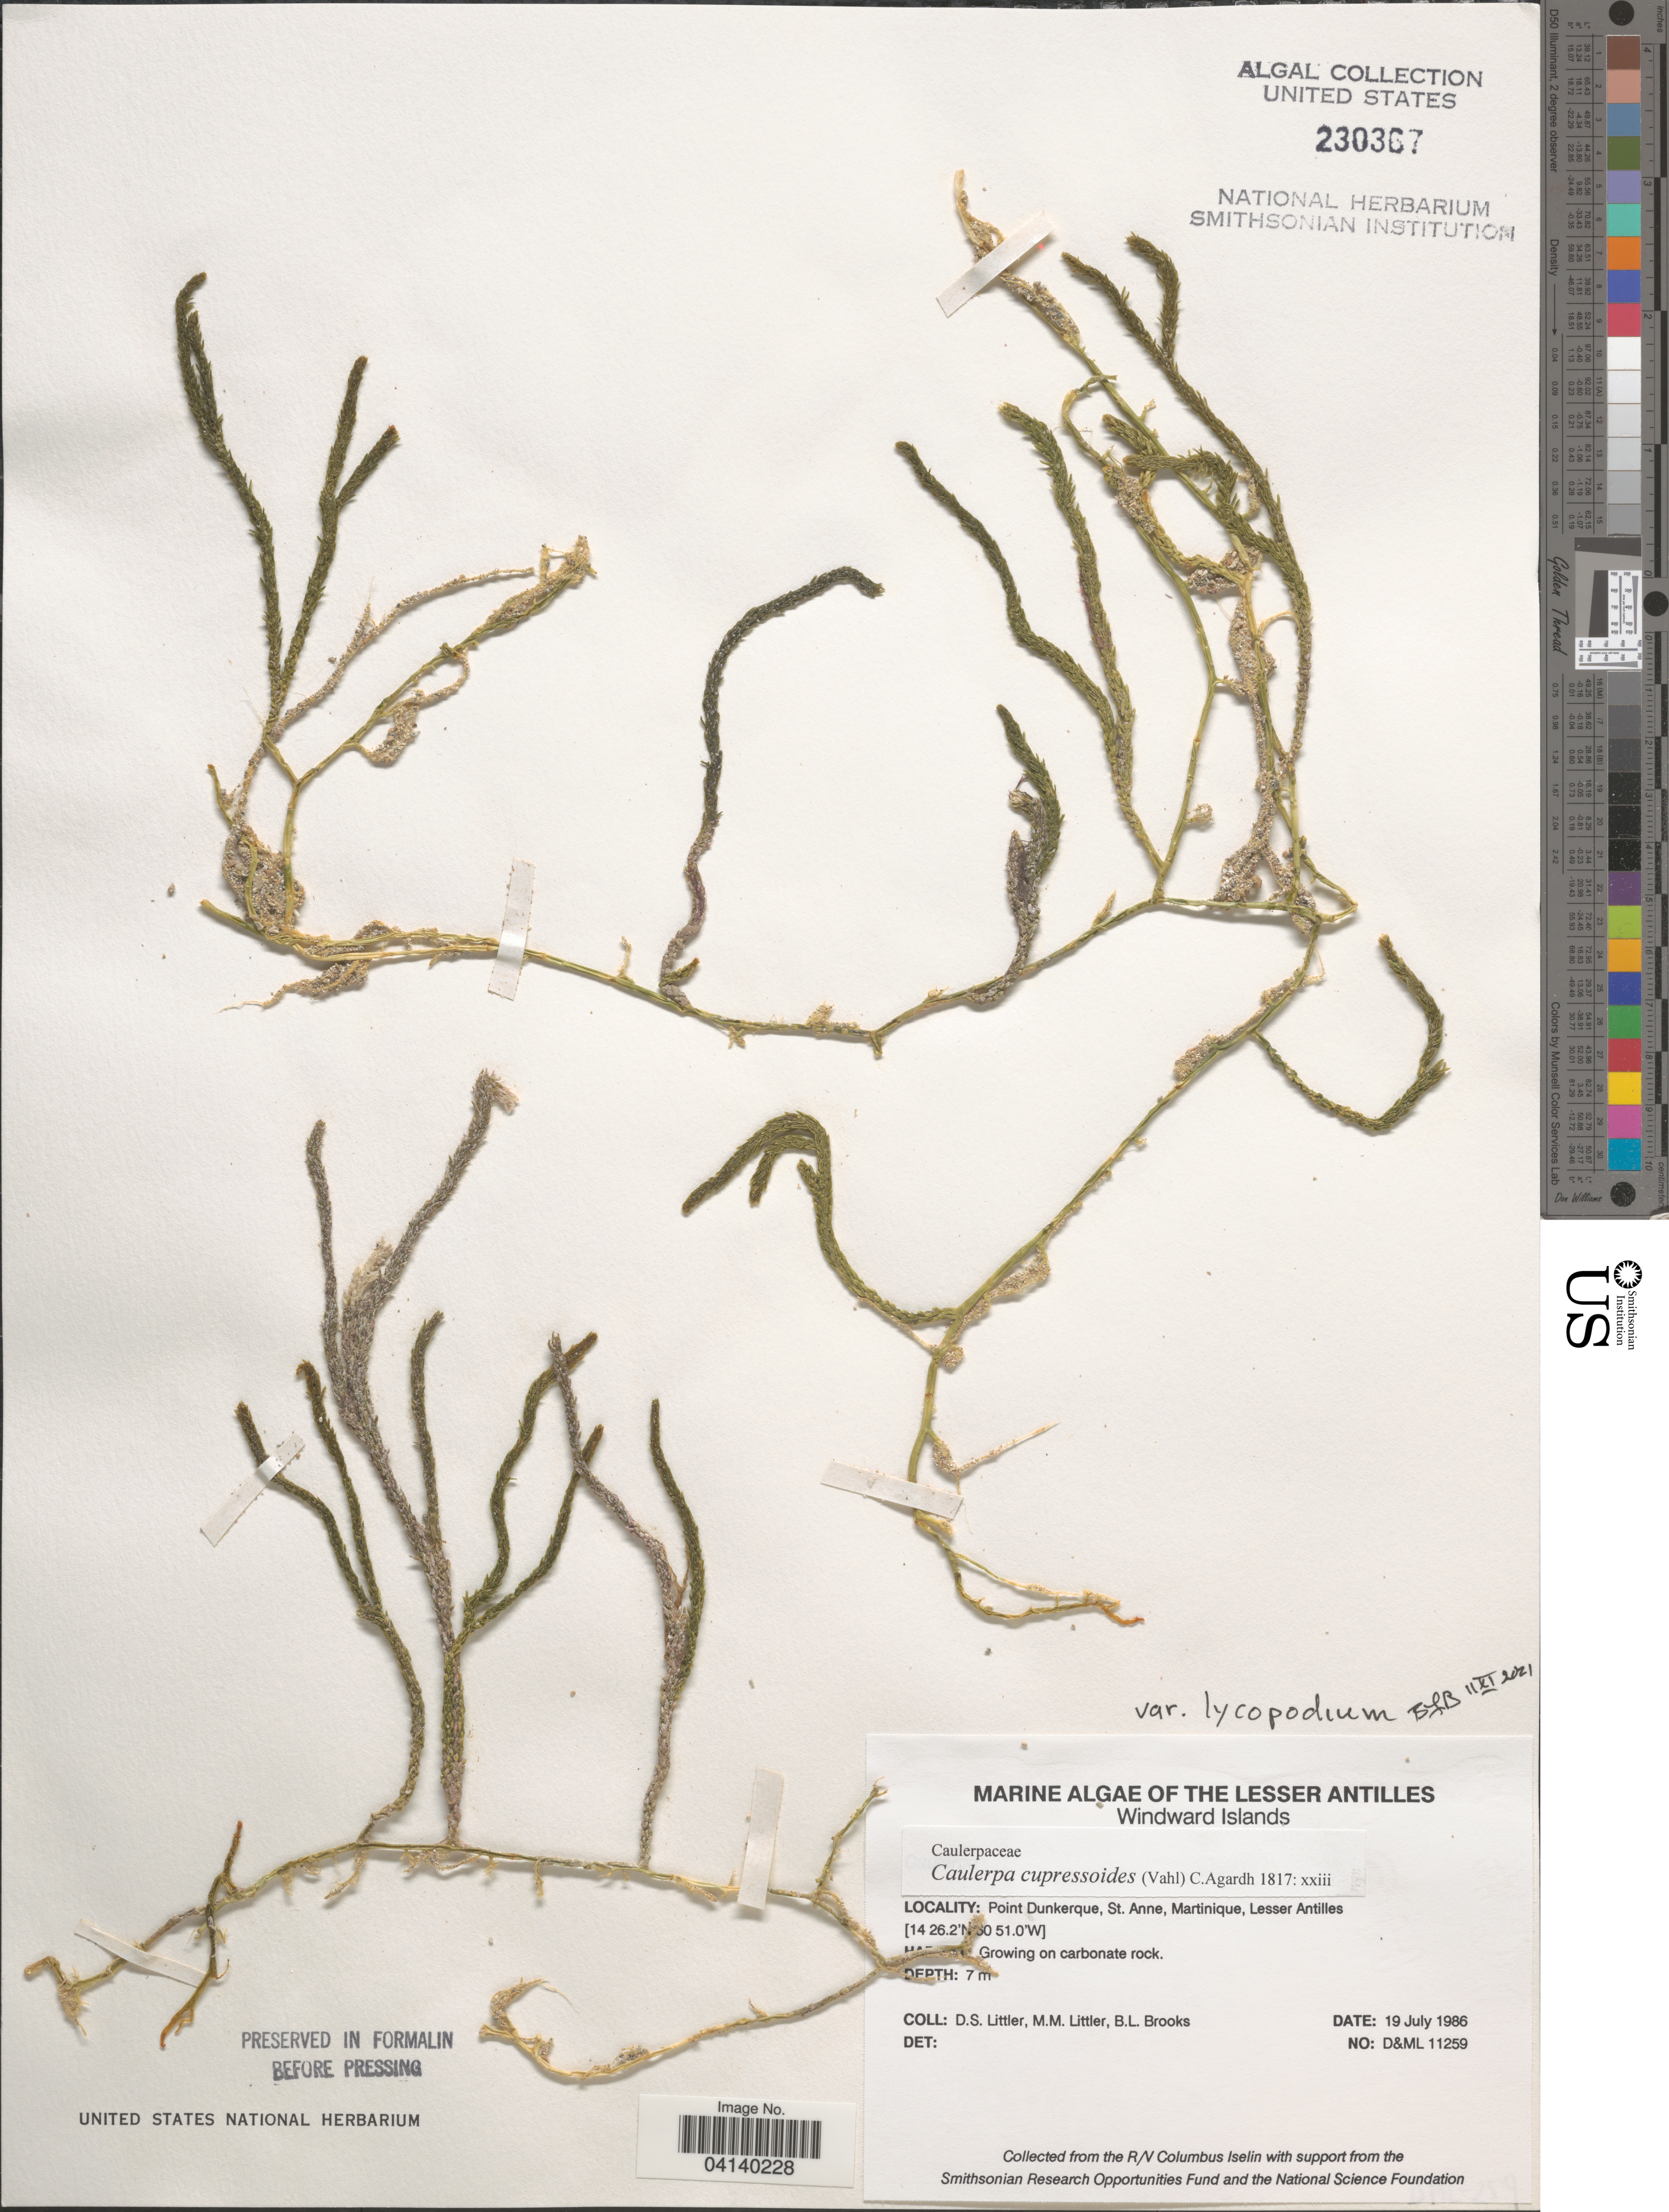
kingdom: Plantae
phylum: Chlorophyta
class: Ulvophyceae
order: Bryopsidales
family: Caulerpaceae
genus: Caulerpa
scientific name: Caulerpa cupressoides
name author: (Vahl) C. Agardh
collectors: D. S. Littler & B. Brooks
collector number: D&ML11259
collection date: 1986-07-19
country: Martinique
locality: Windward Islands. Point Dunkerque, St. Anne, Lesser Antilles.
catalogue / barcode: US 230367